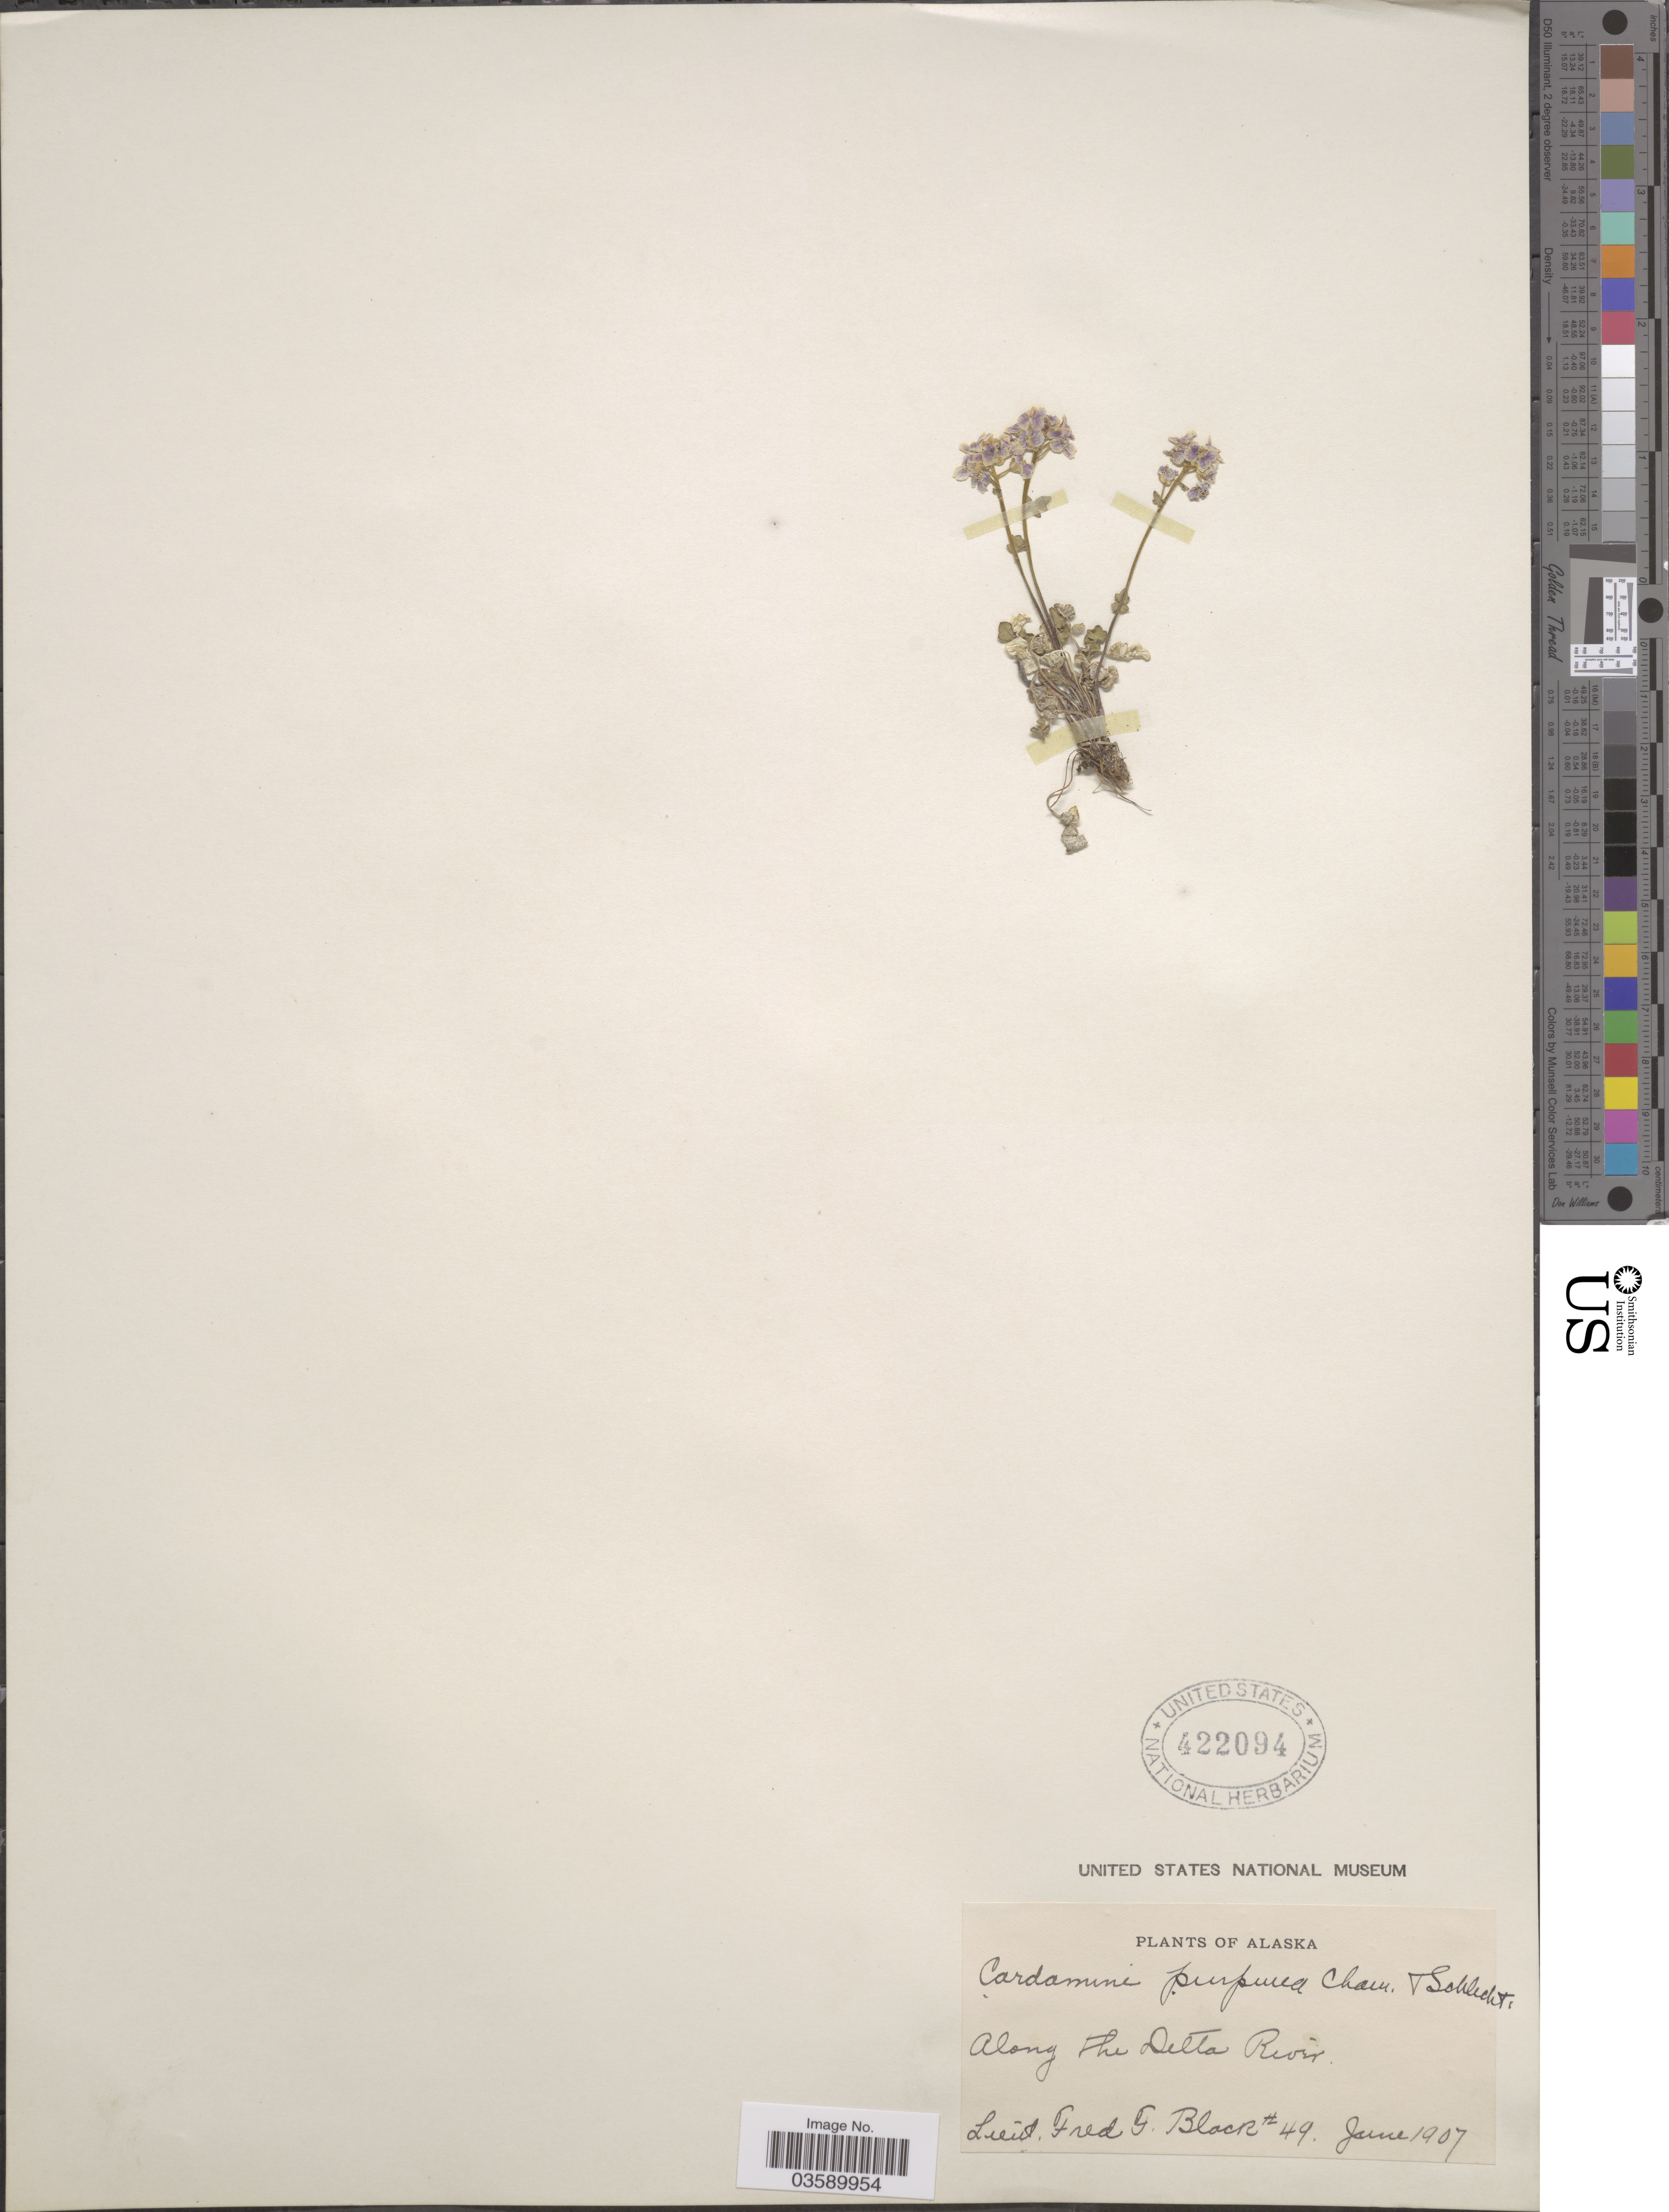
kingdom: Plantae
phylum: Tracheophyta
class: Magnoliopsida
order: Brassicales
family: Brassicaceae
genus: Cardamine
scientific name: Cardamine purpurea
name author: Cham. & Schltdl.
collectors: F. Block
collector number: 49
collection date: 1907-06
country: United States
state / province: Alaska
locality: Along The Delta River.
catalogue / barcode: US 422094